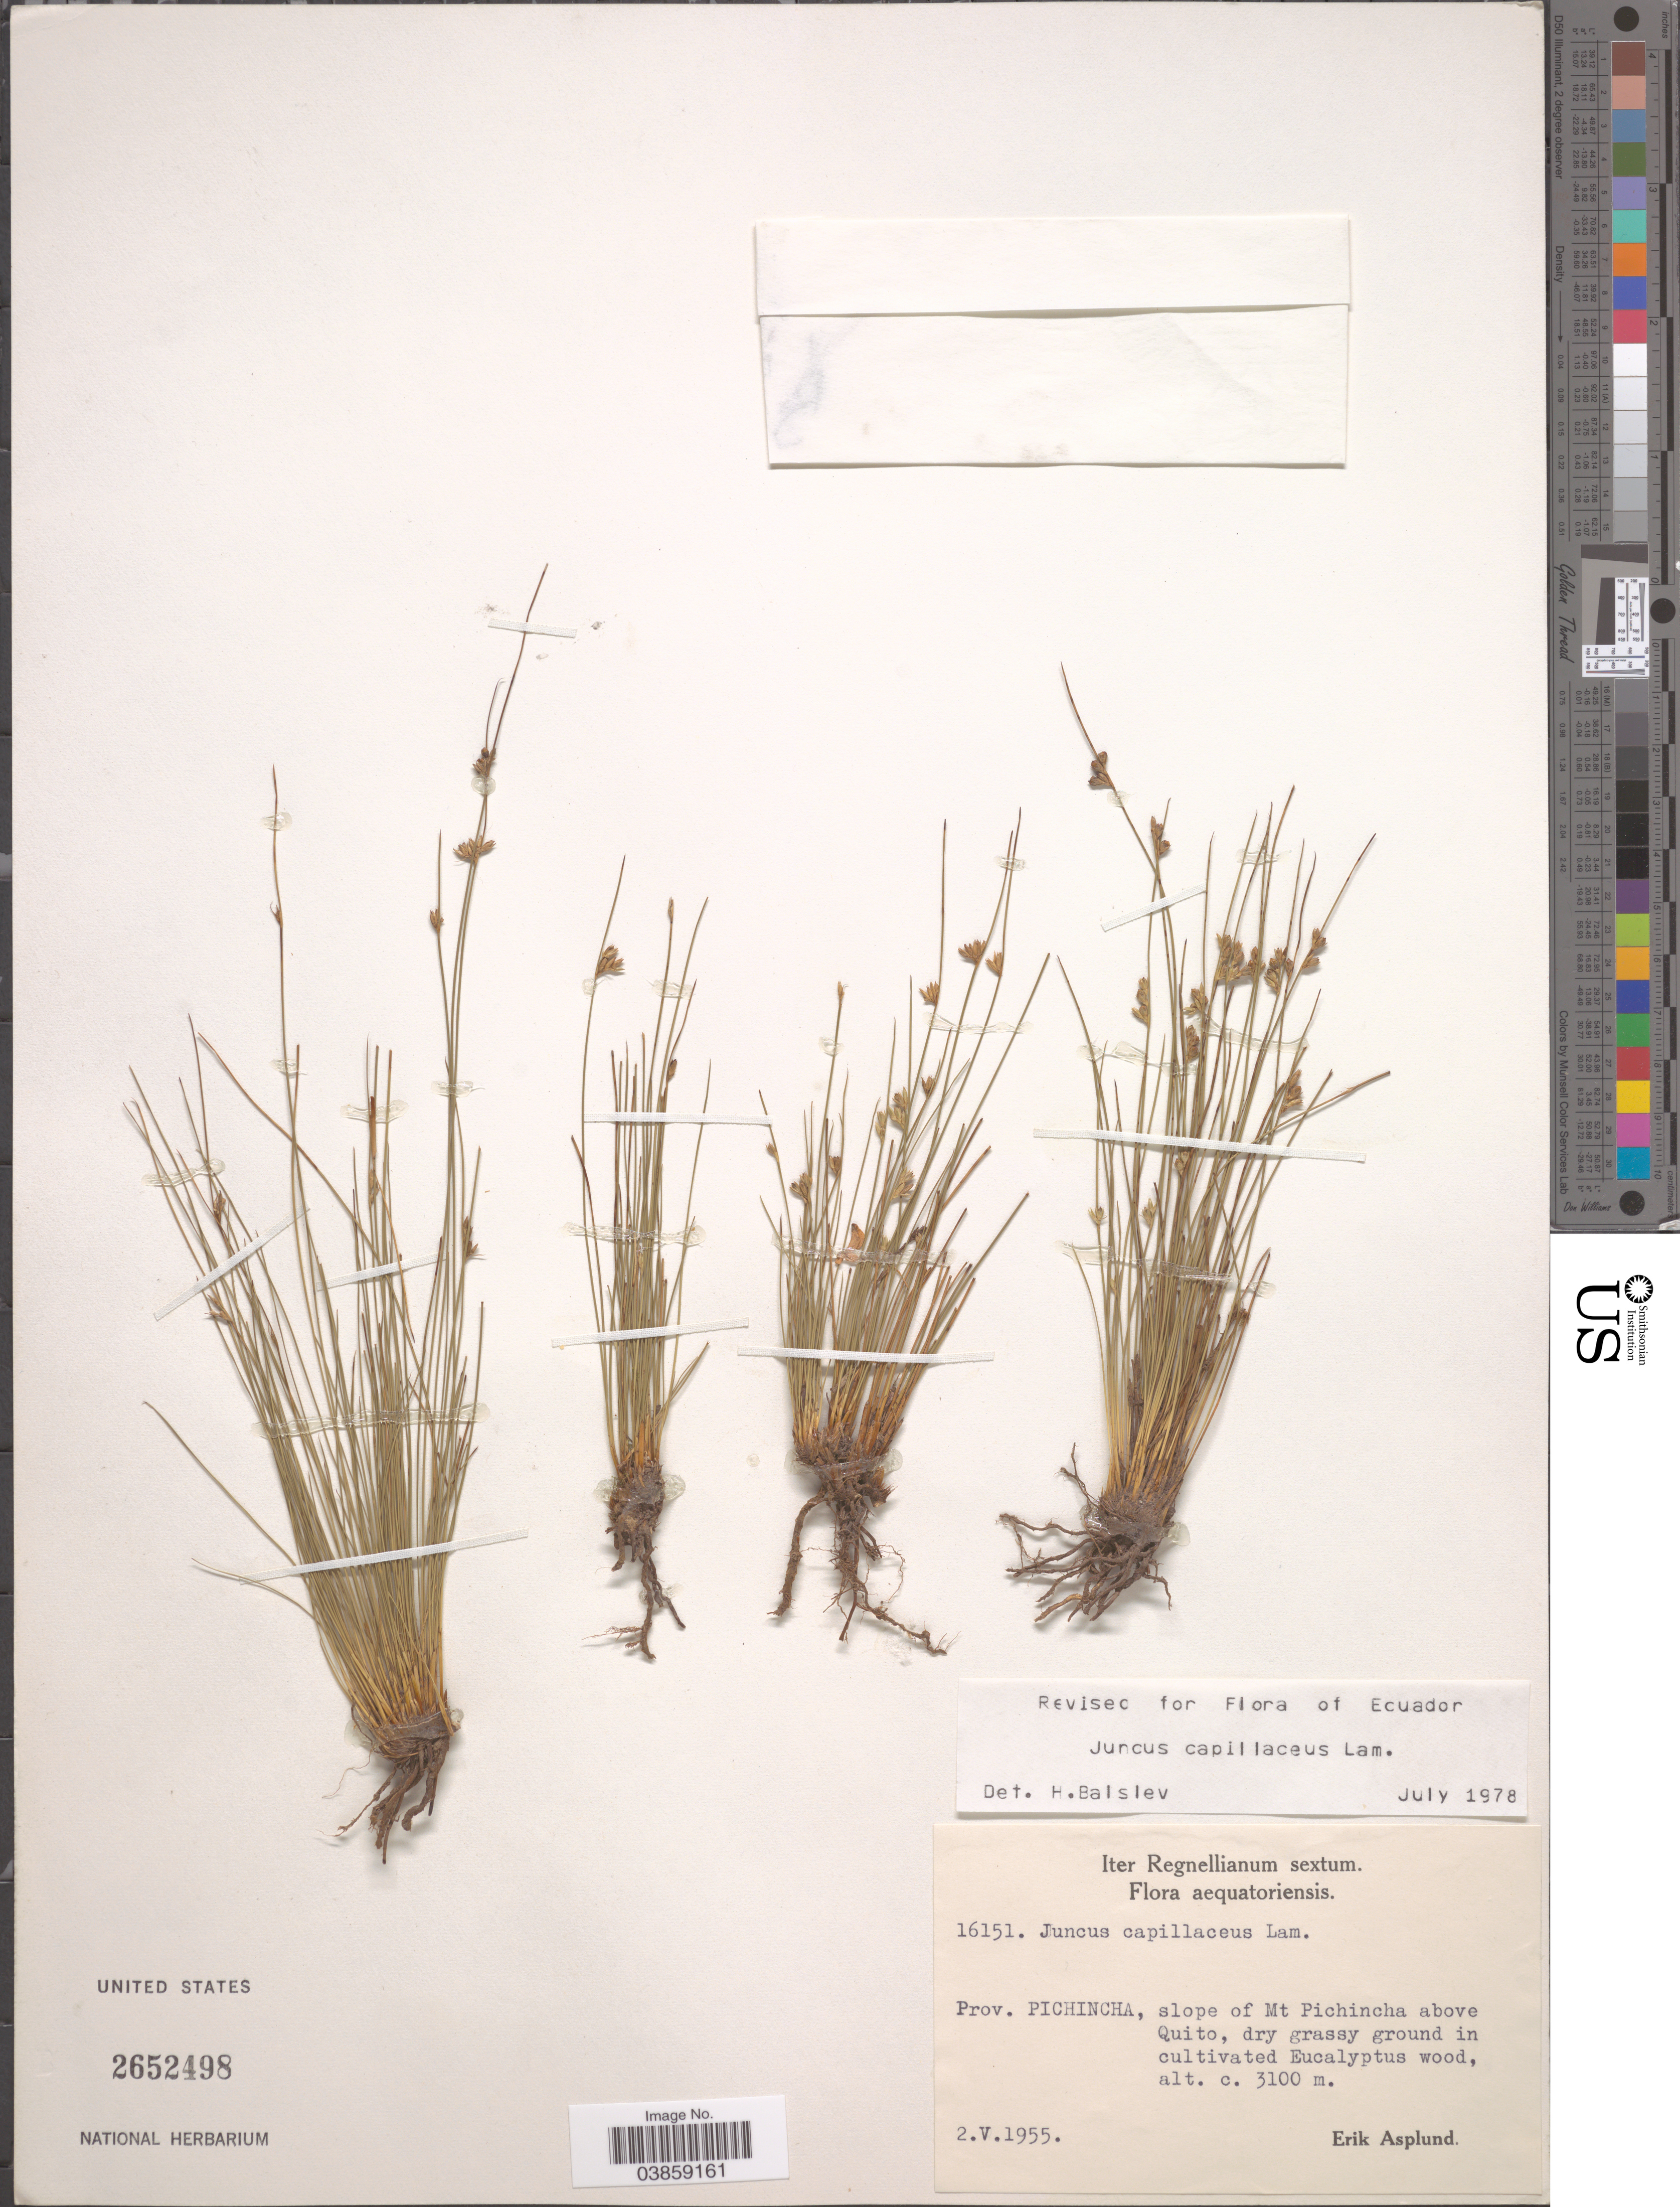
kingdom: Plantae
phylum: Tracheophyta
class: Liliopsida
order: Poales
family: Juncaceae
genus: Juncus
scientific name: Juncus capillaceus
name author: Lam.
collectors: E. Asplund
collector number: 16151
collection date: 1955-05-02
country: Ecuador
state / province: Pichincha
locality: Slope of Mt Pichincha above Quito.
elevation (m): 3100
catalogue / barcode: US 2652498